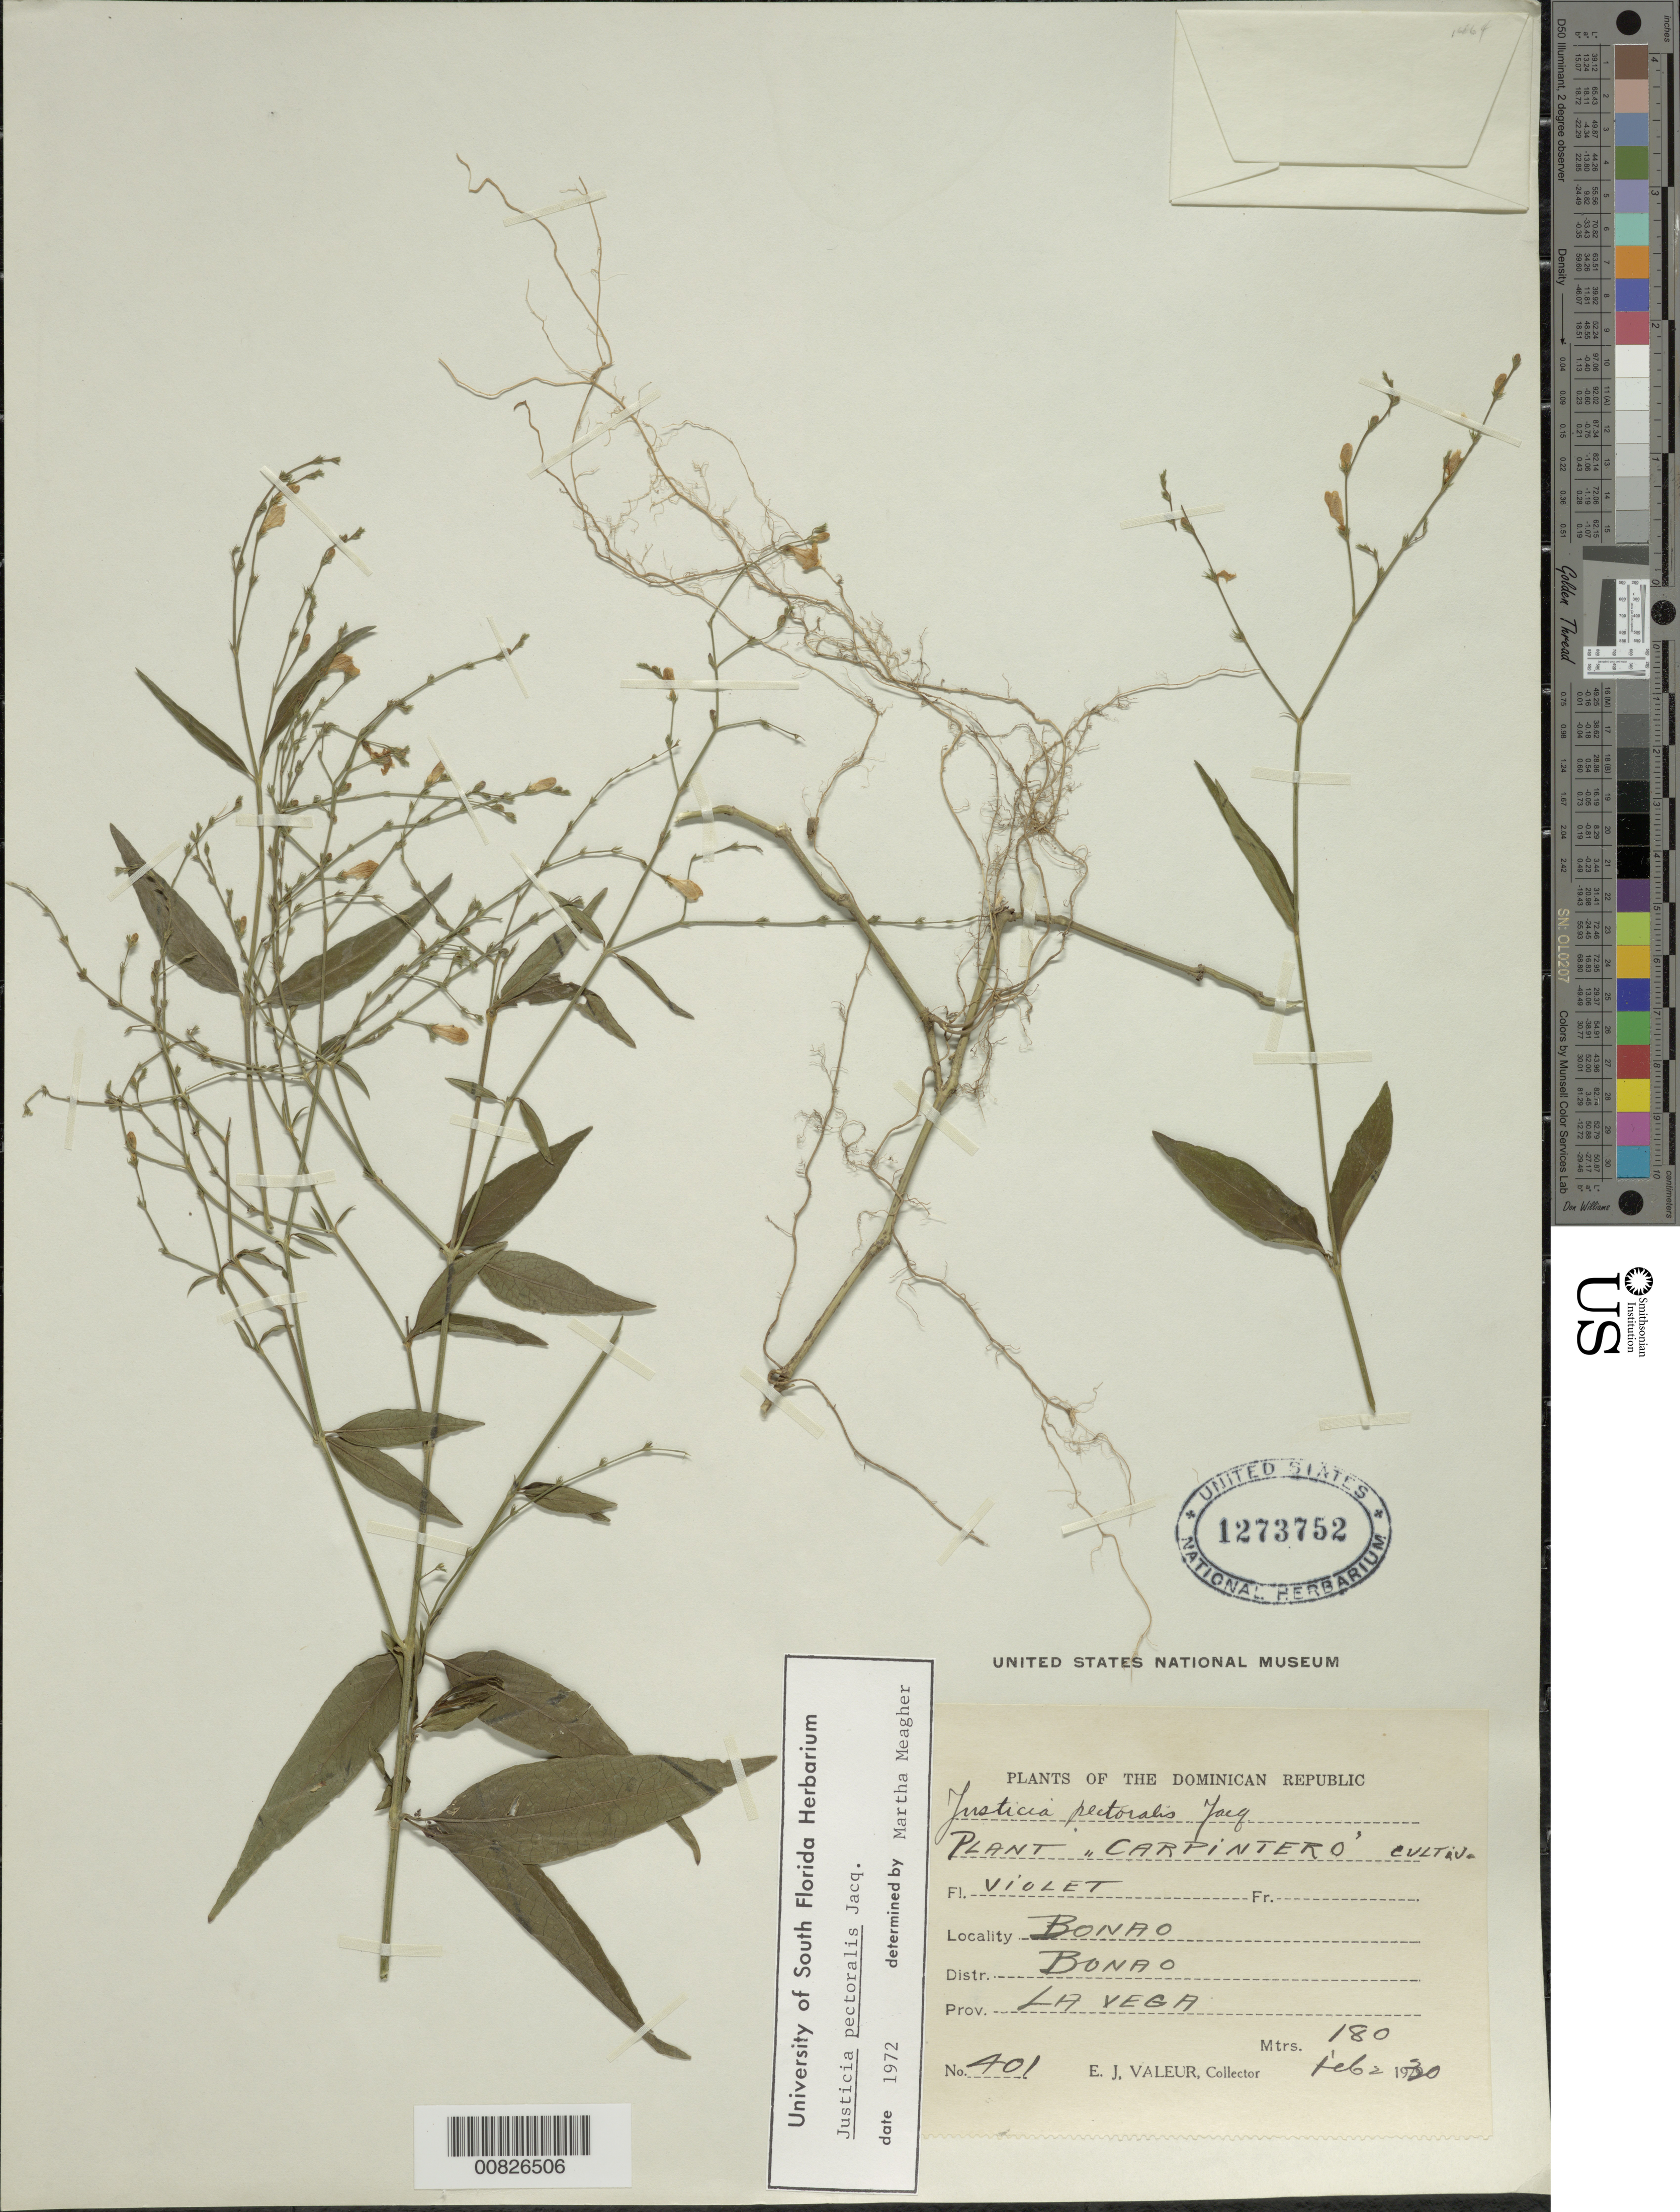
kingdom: Plantae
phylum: Tracheophyta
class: Magnoliopsida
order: Lamiales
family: Acanthaceae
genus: Justicia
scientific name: Justicia pectoralis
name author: Jacq.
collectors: E. Valeur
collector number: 401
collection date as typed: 02 Feb 1930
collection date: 1930-02-02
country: Dominican Republic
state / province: La Vega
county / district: Bonao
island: Hispaniola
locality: Bonao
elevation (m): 180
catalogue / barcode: US 1273752